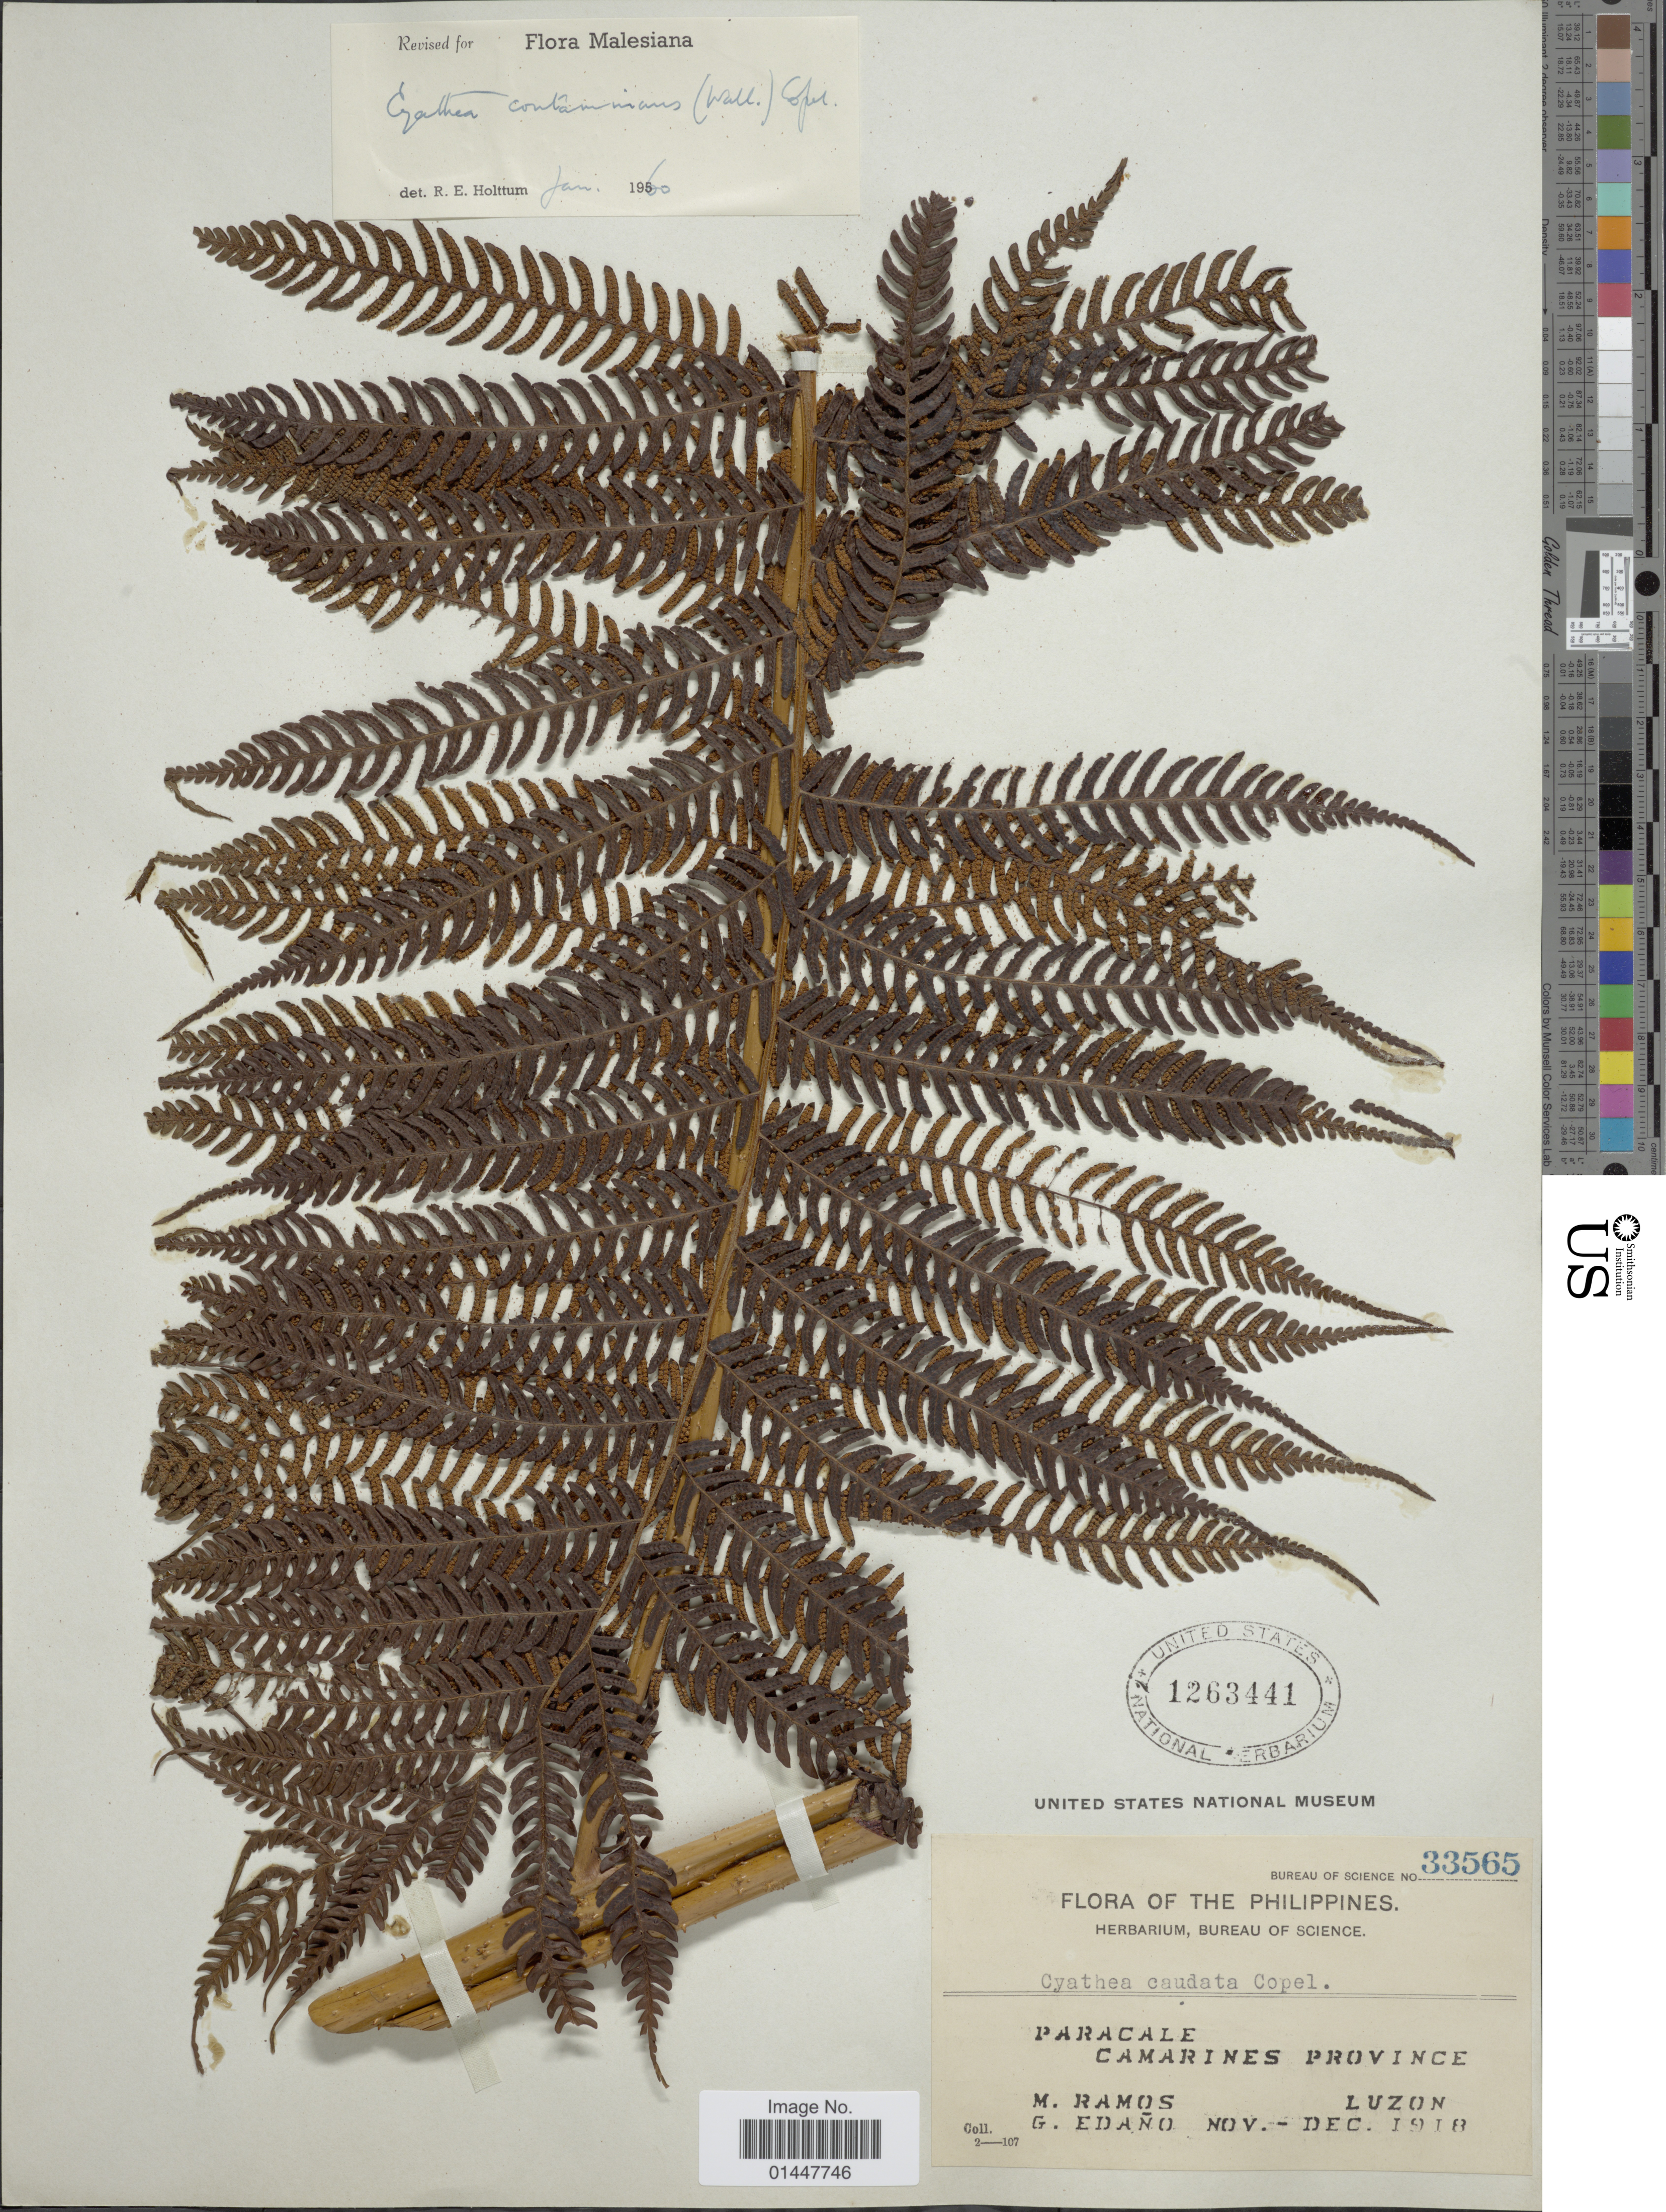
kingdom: Plantae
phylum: Tracheophyta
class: Polypodiopsida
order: Cyatheales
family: Cyatheaceae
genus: Sphaeropteris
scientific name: Sphaeropteris glauca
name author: (Blume) R.M. Tryon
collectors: M. Ramos & G. Edaño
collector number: Bureau of Science 33565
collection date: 1918-11/1918-12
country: Philippines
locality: Paracale, Camarines Province, Luzon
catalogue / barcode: US 1263441